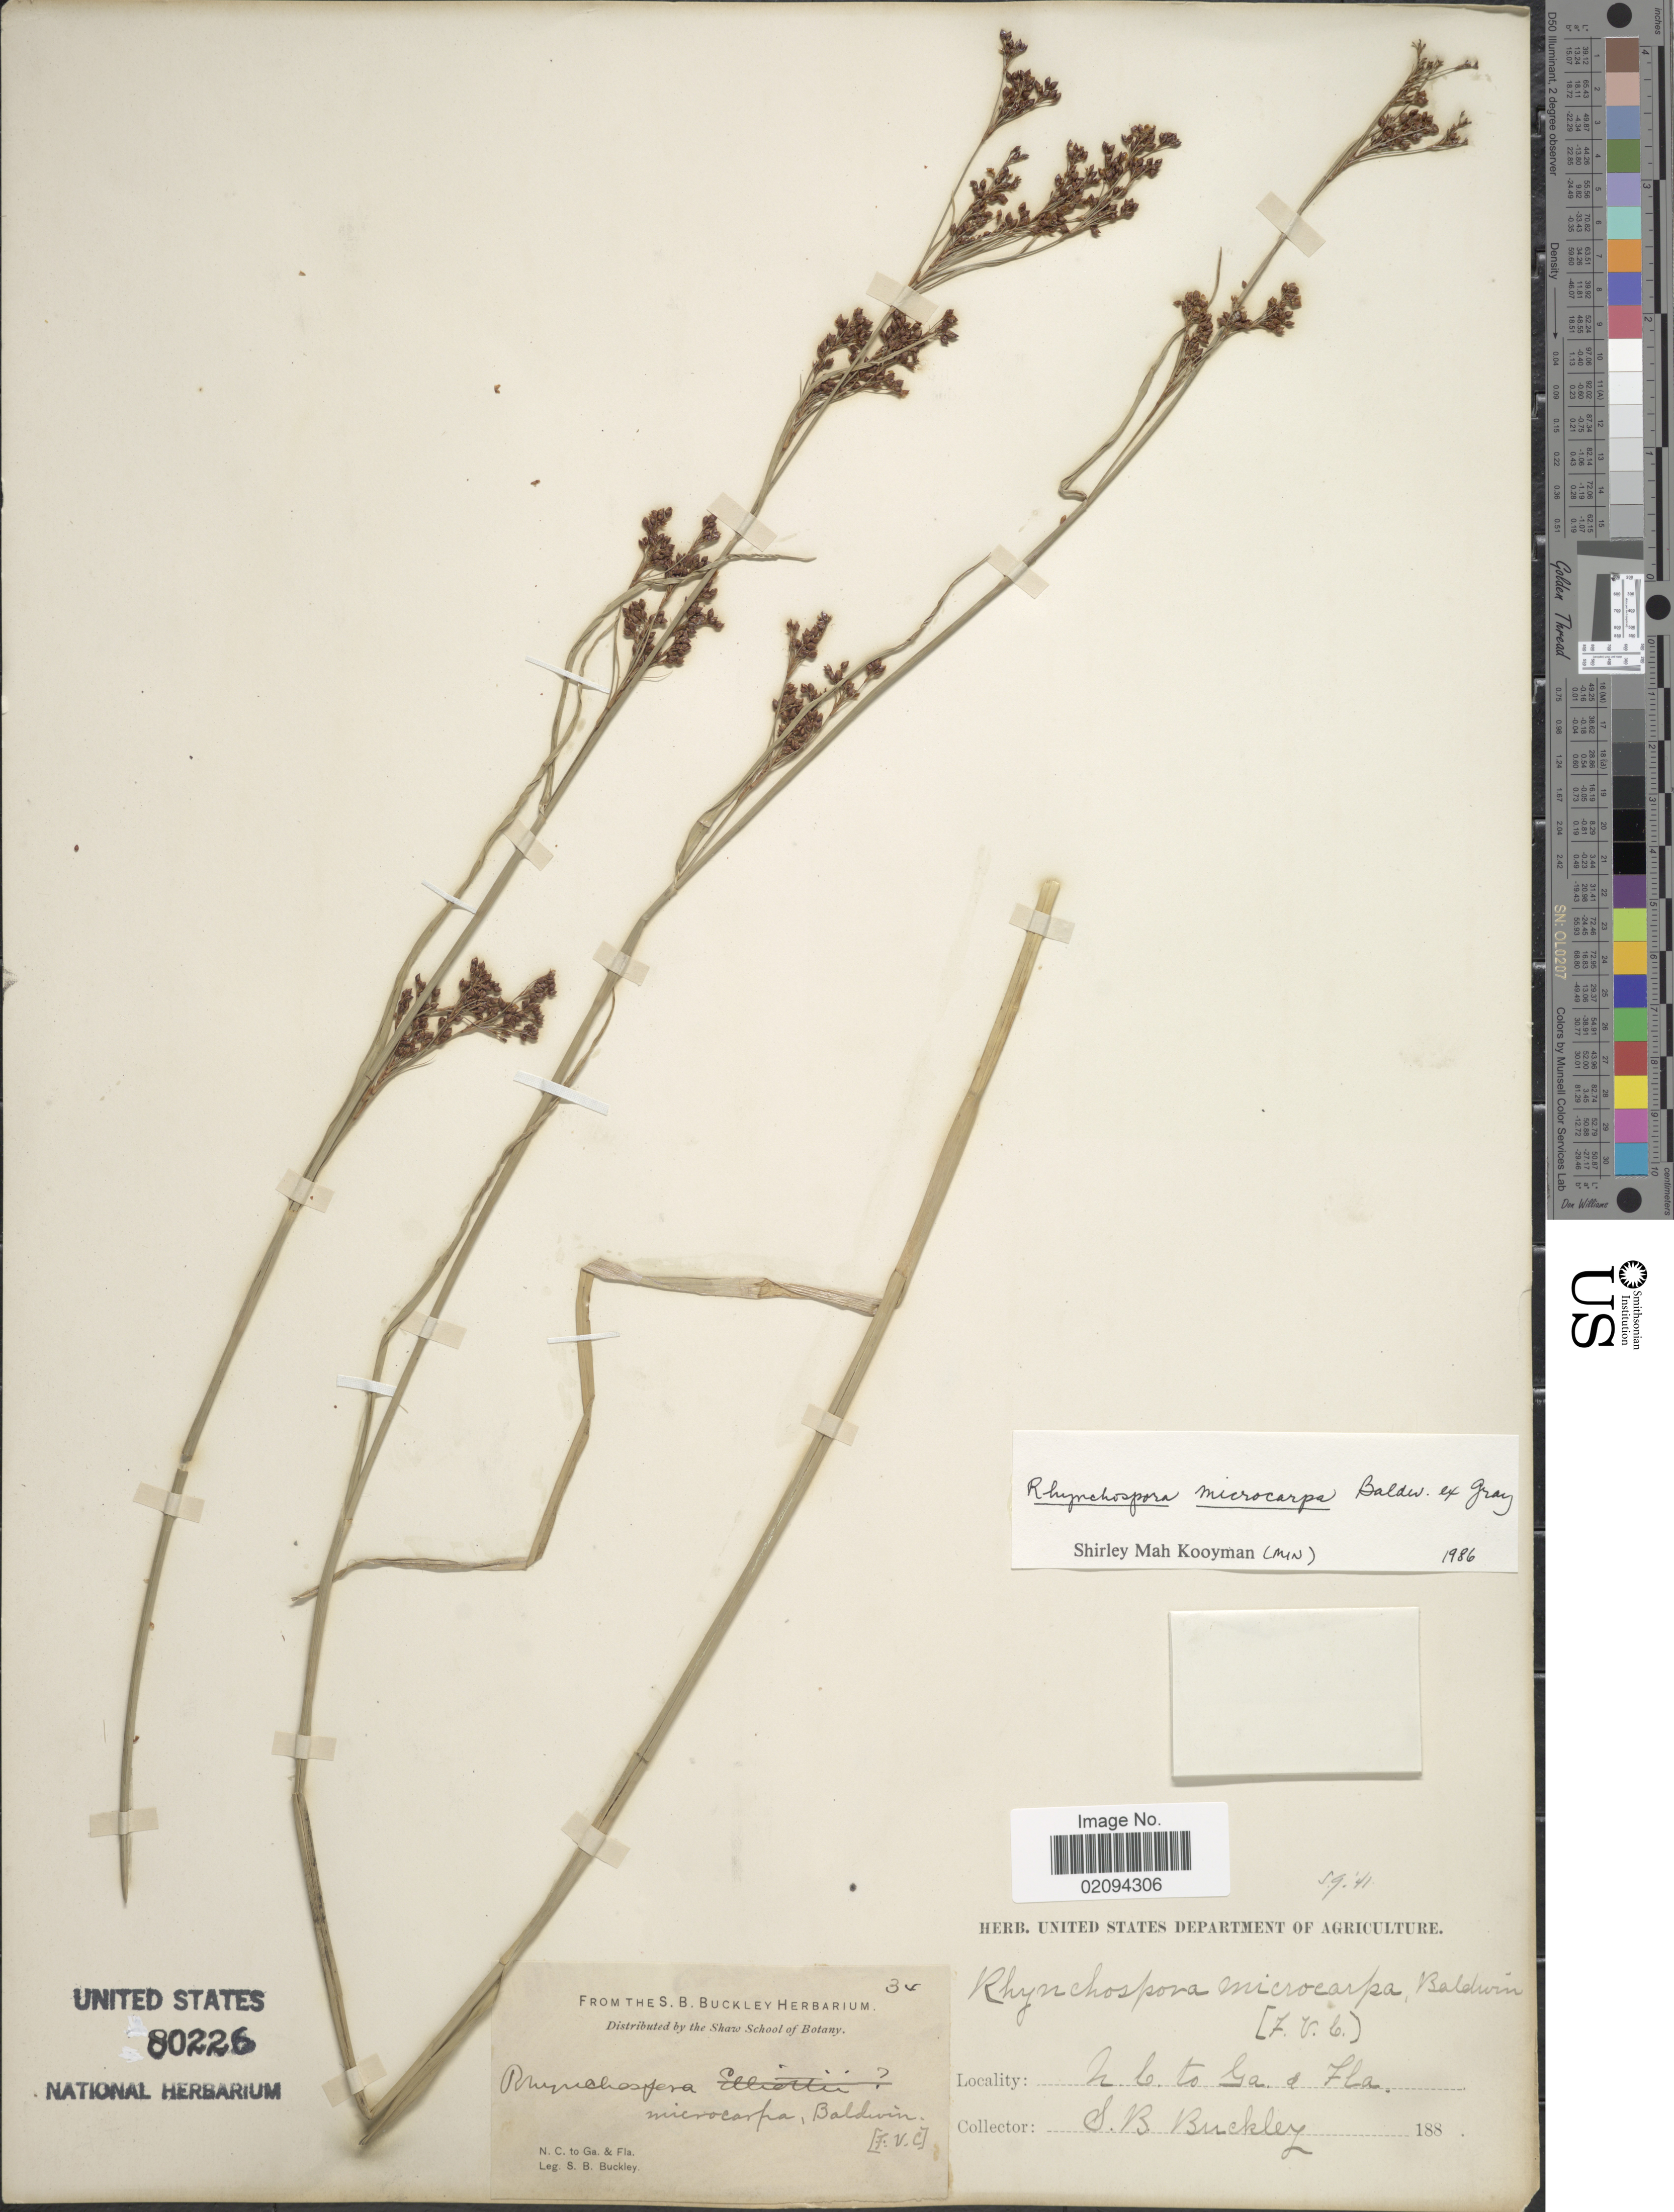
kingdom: Plantae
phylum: Tracheophyta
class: Liliopsida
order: Poales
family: Cyperaceae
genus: Rhynchospora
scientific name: Rhynchospora microcarpa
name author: Baldwin ex A. Gray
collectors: S. B. Buckley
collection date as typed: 188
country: United States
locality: N.C. to Ga. & Fla.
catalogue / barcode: US 80226